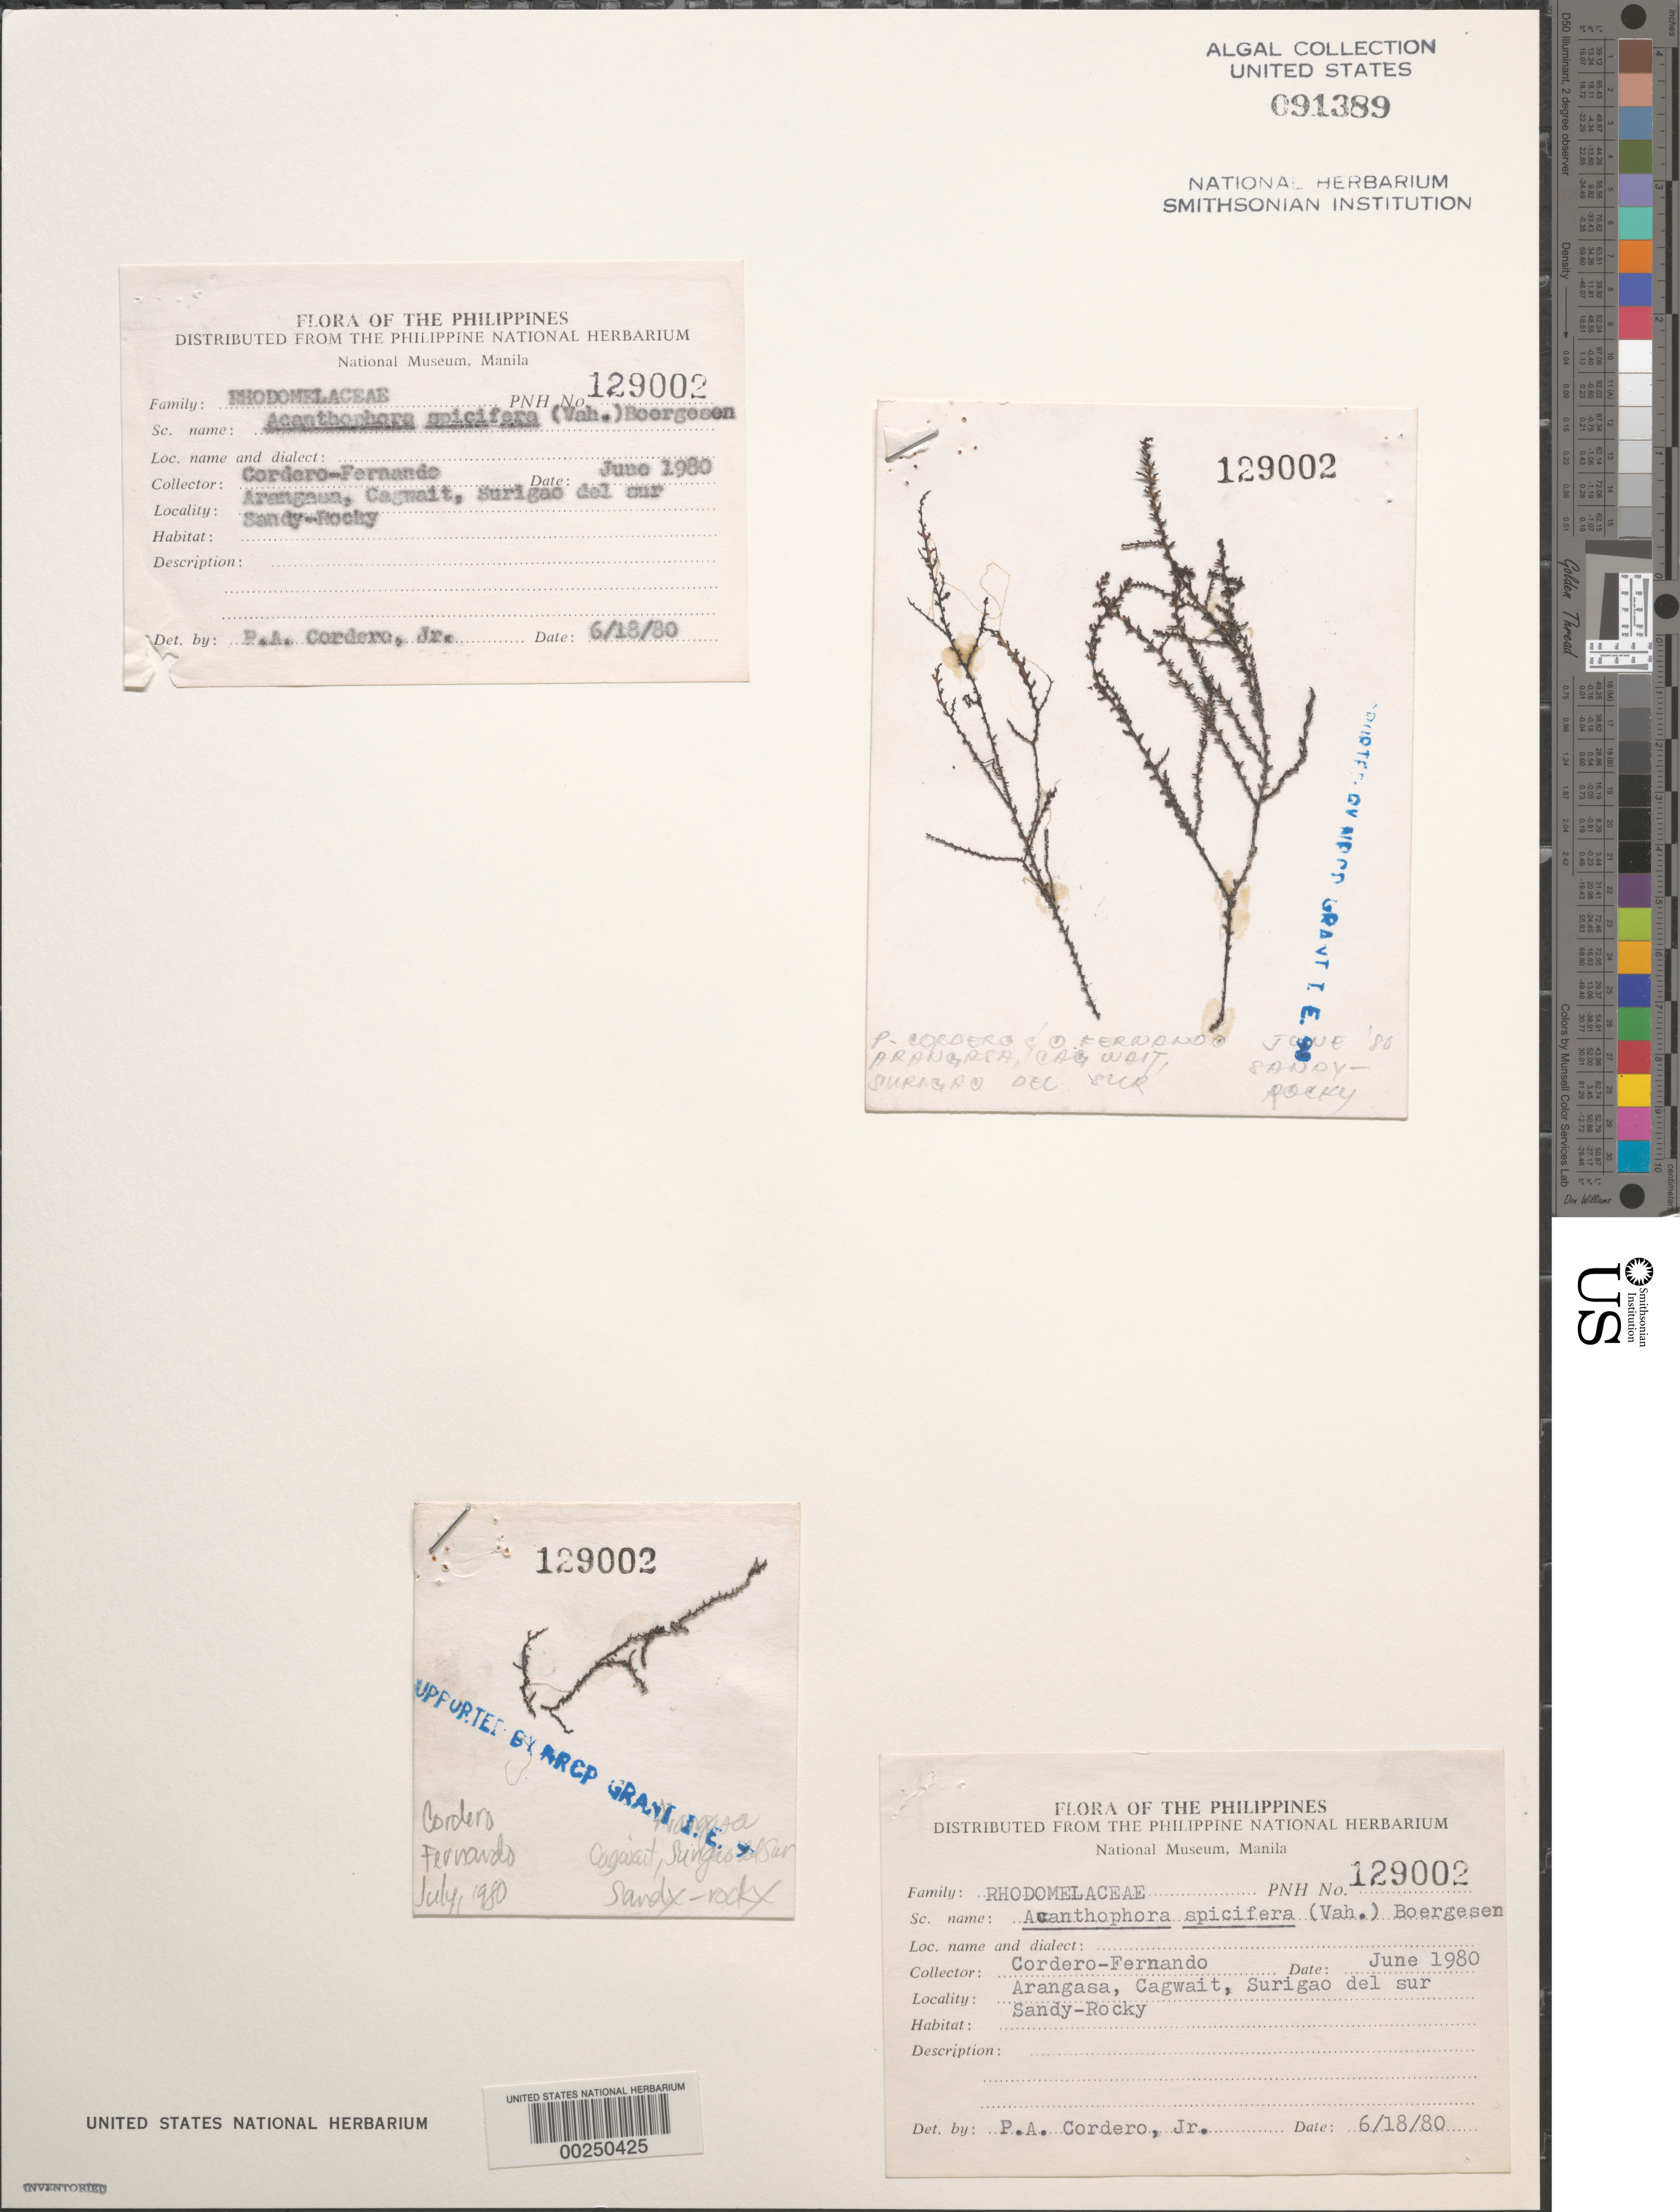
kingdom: Plantae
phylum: Rhodophyta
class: Florideophyceae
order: Ceramiales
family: Rhodomelaceae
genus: Acanthophora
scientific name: Acanthophora spicifera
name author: (Vahl) Børgesen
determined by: Cordero, P. A., Jr.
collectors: P. A. Cordero & O. Fernando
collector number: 129002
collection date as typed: Jun 1980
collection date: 1980-06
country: Philippines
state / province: Caraga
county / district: Surigao del Sur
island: Mindanao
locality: Arangasa, Cagwait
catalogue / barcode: US 91389